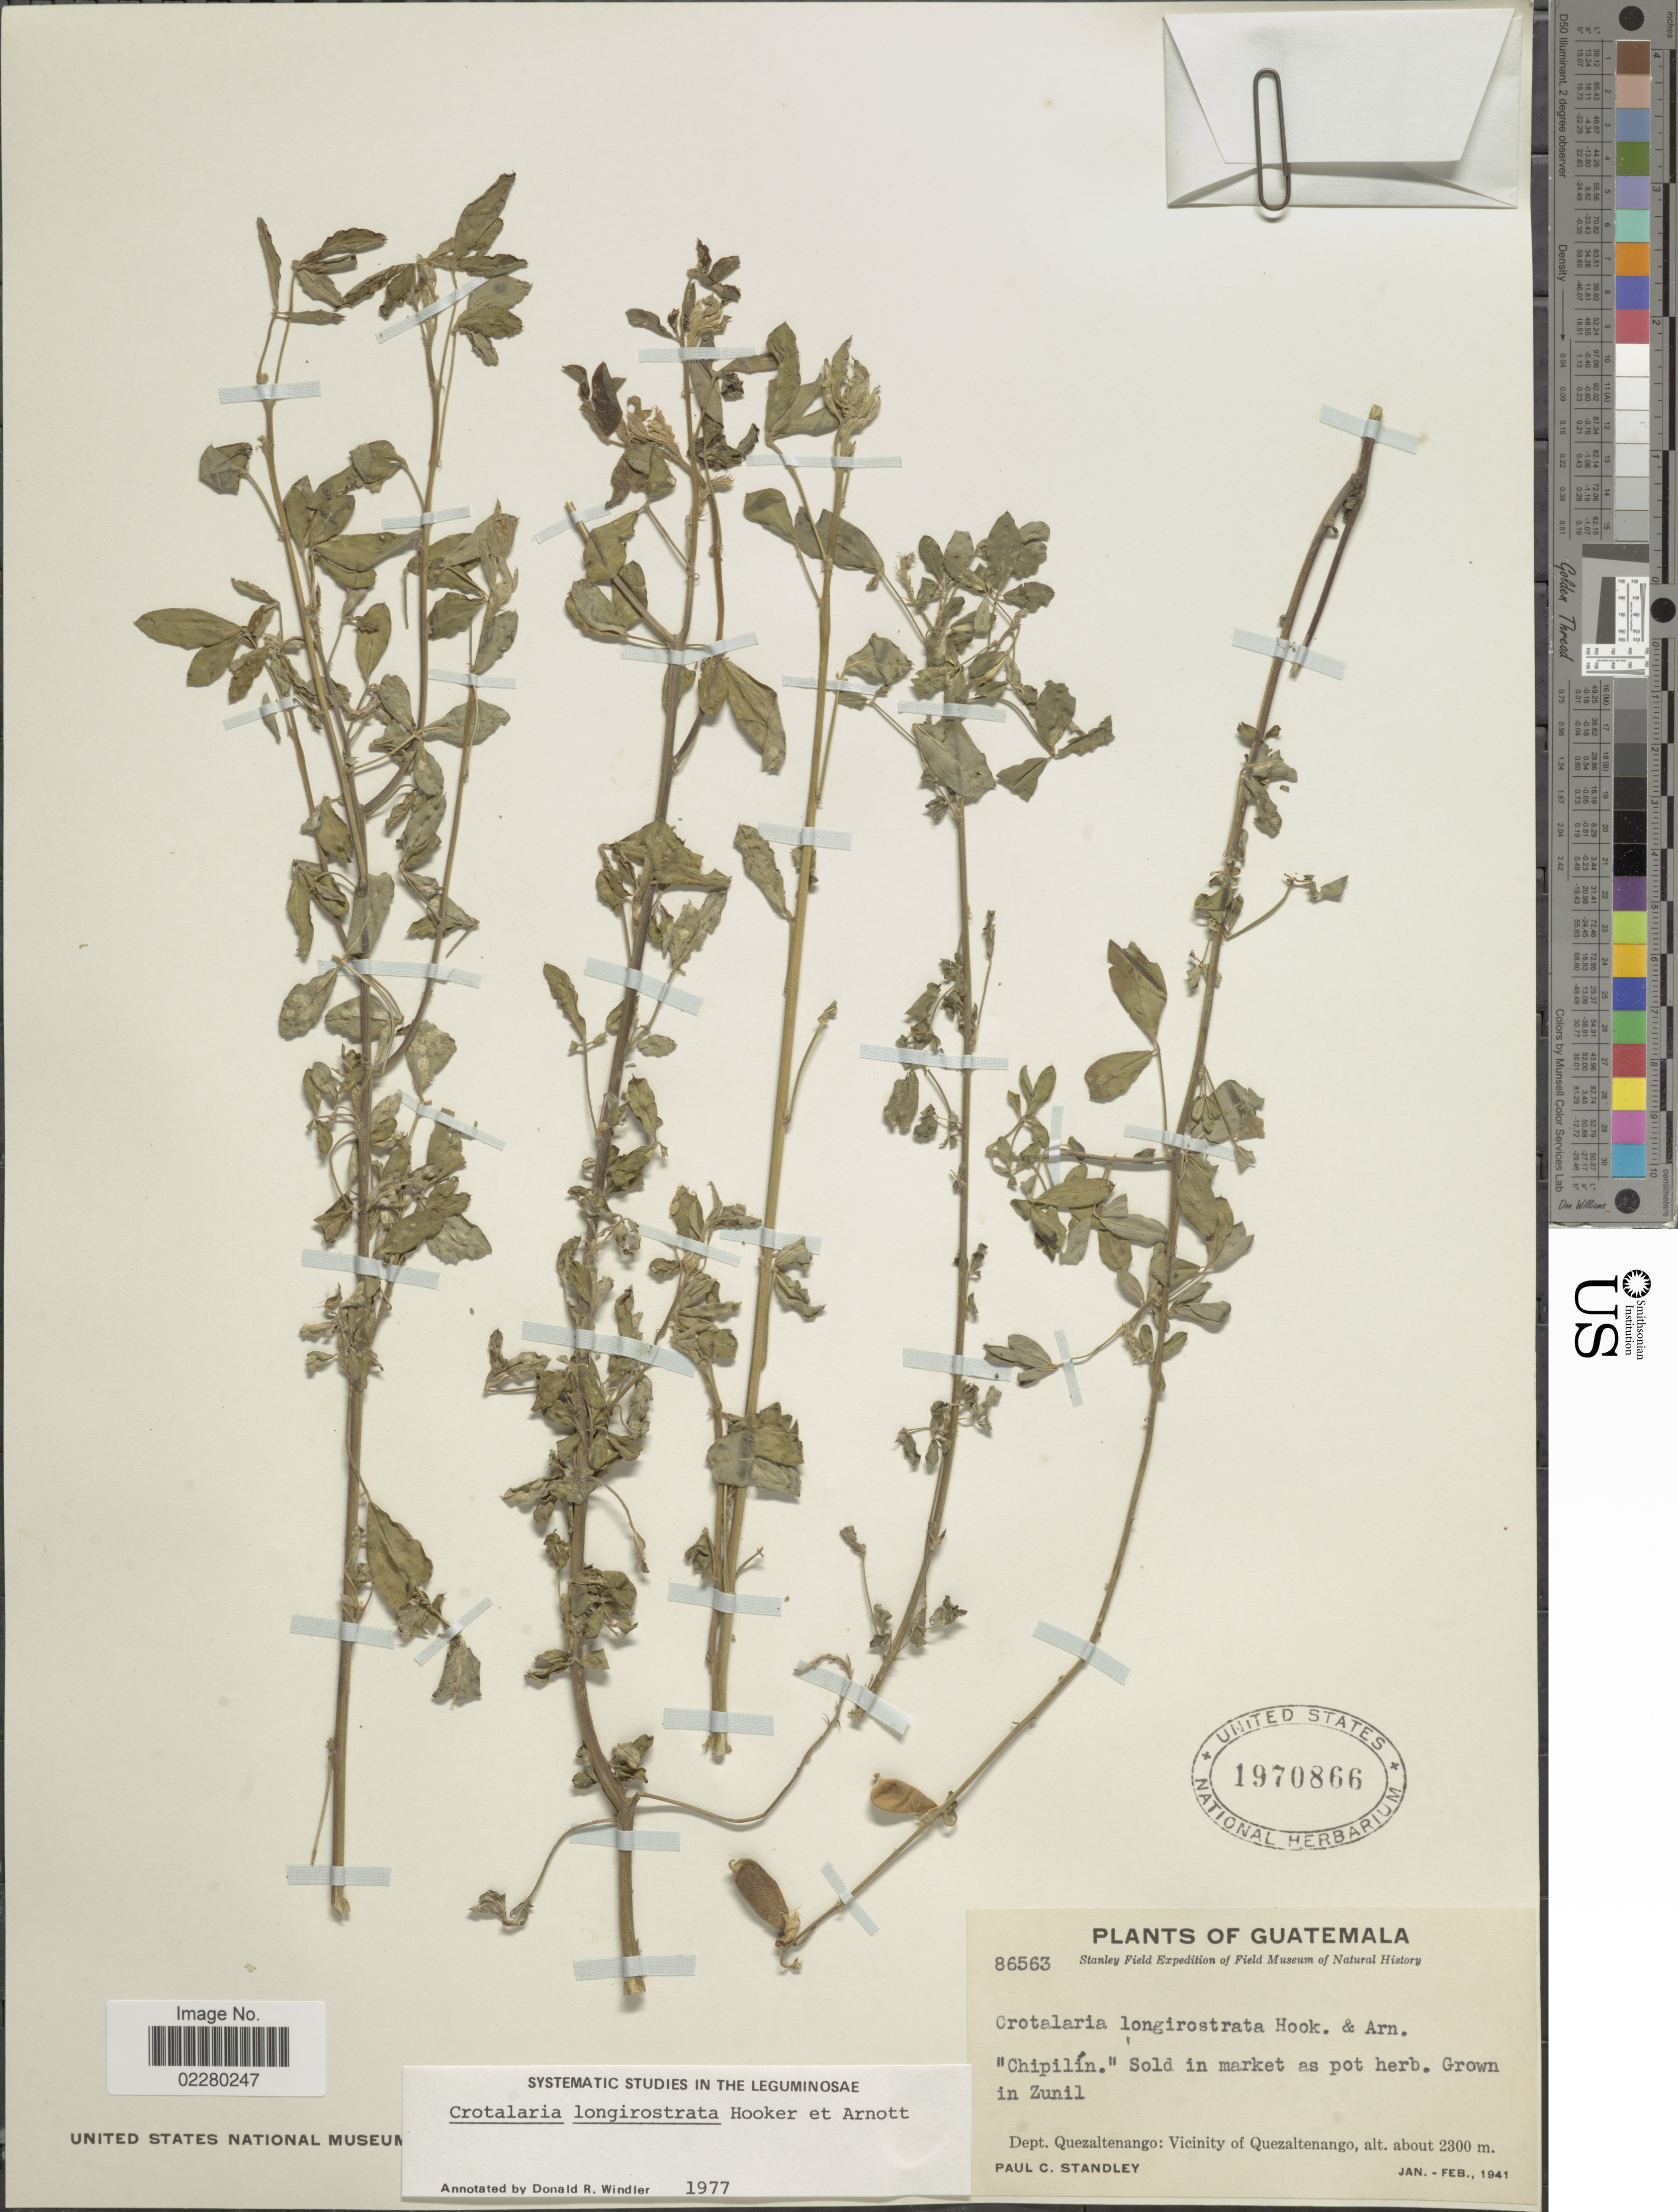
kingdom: Plantae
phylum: Tracheophyta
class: Magnoliopsida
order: Fabales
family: Fabaceae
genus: Crotalaria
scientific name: Crotalaria longirostrata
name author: Hook. & Arn.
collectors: P. C. Standley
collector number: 86563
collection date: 1941-01/1941-02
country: Guatemala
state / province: Quetzaltenango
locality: Dept. Quezaltenango: Vicinity of Quezaltenango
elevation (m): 2300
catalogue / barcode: US 1970866